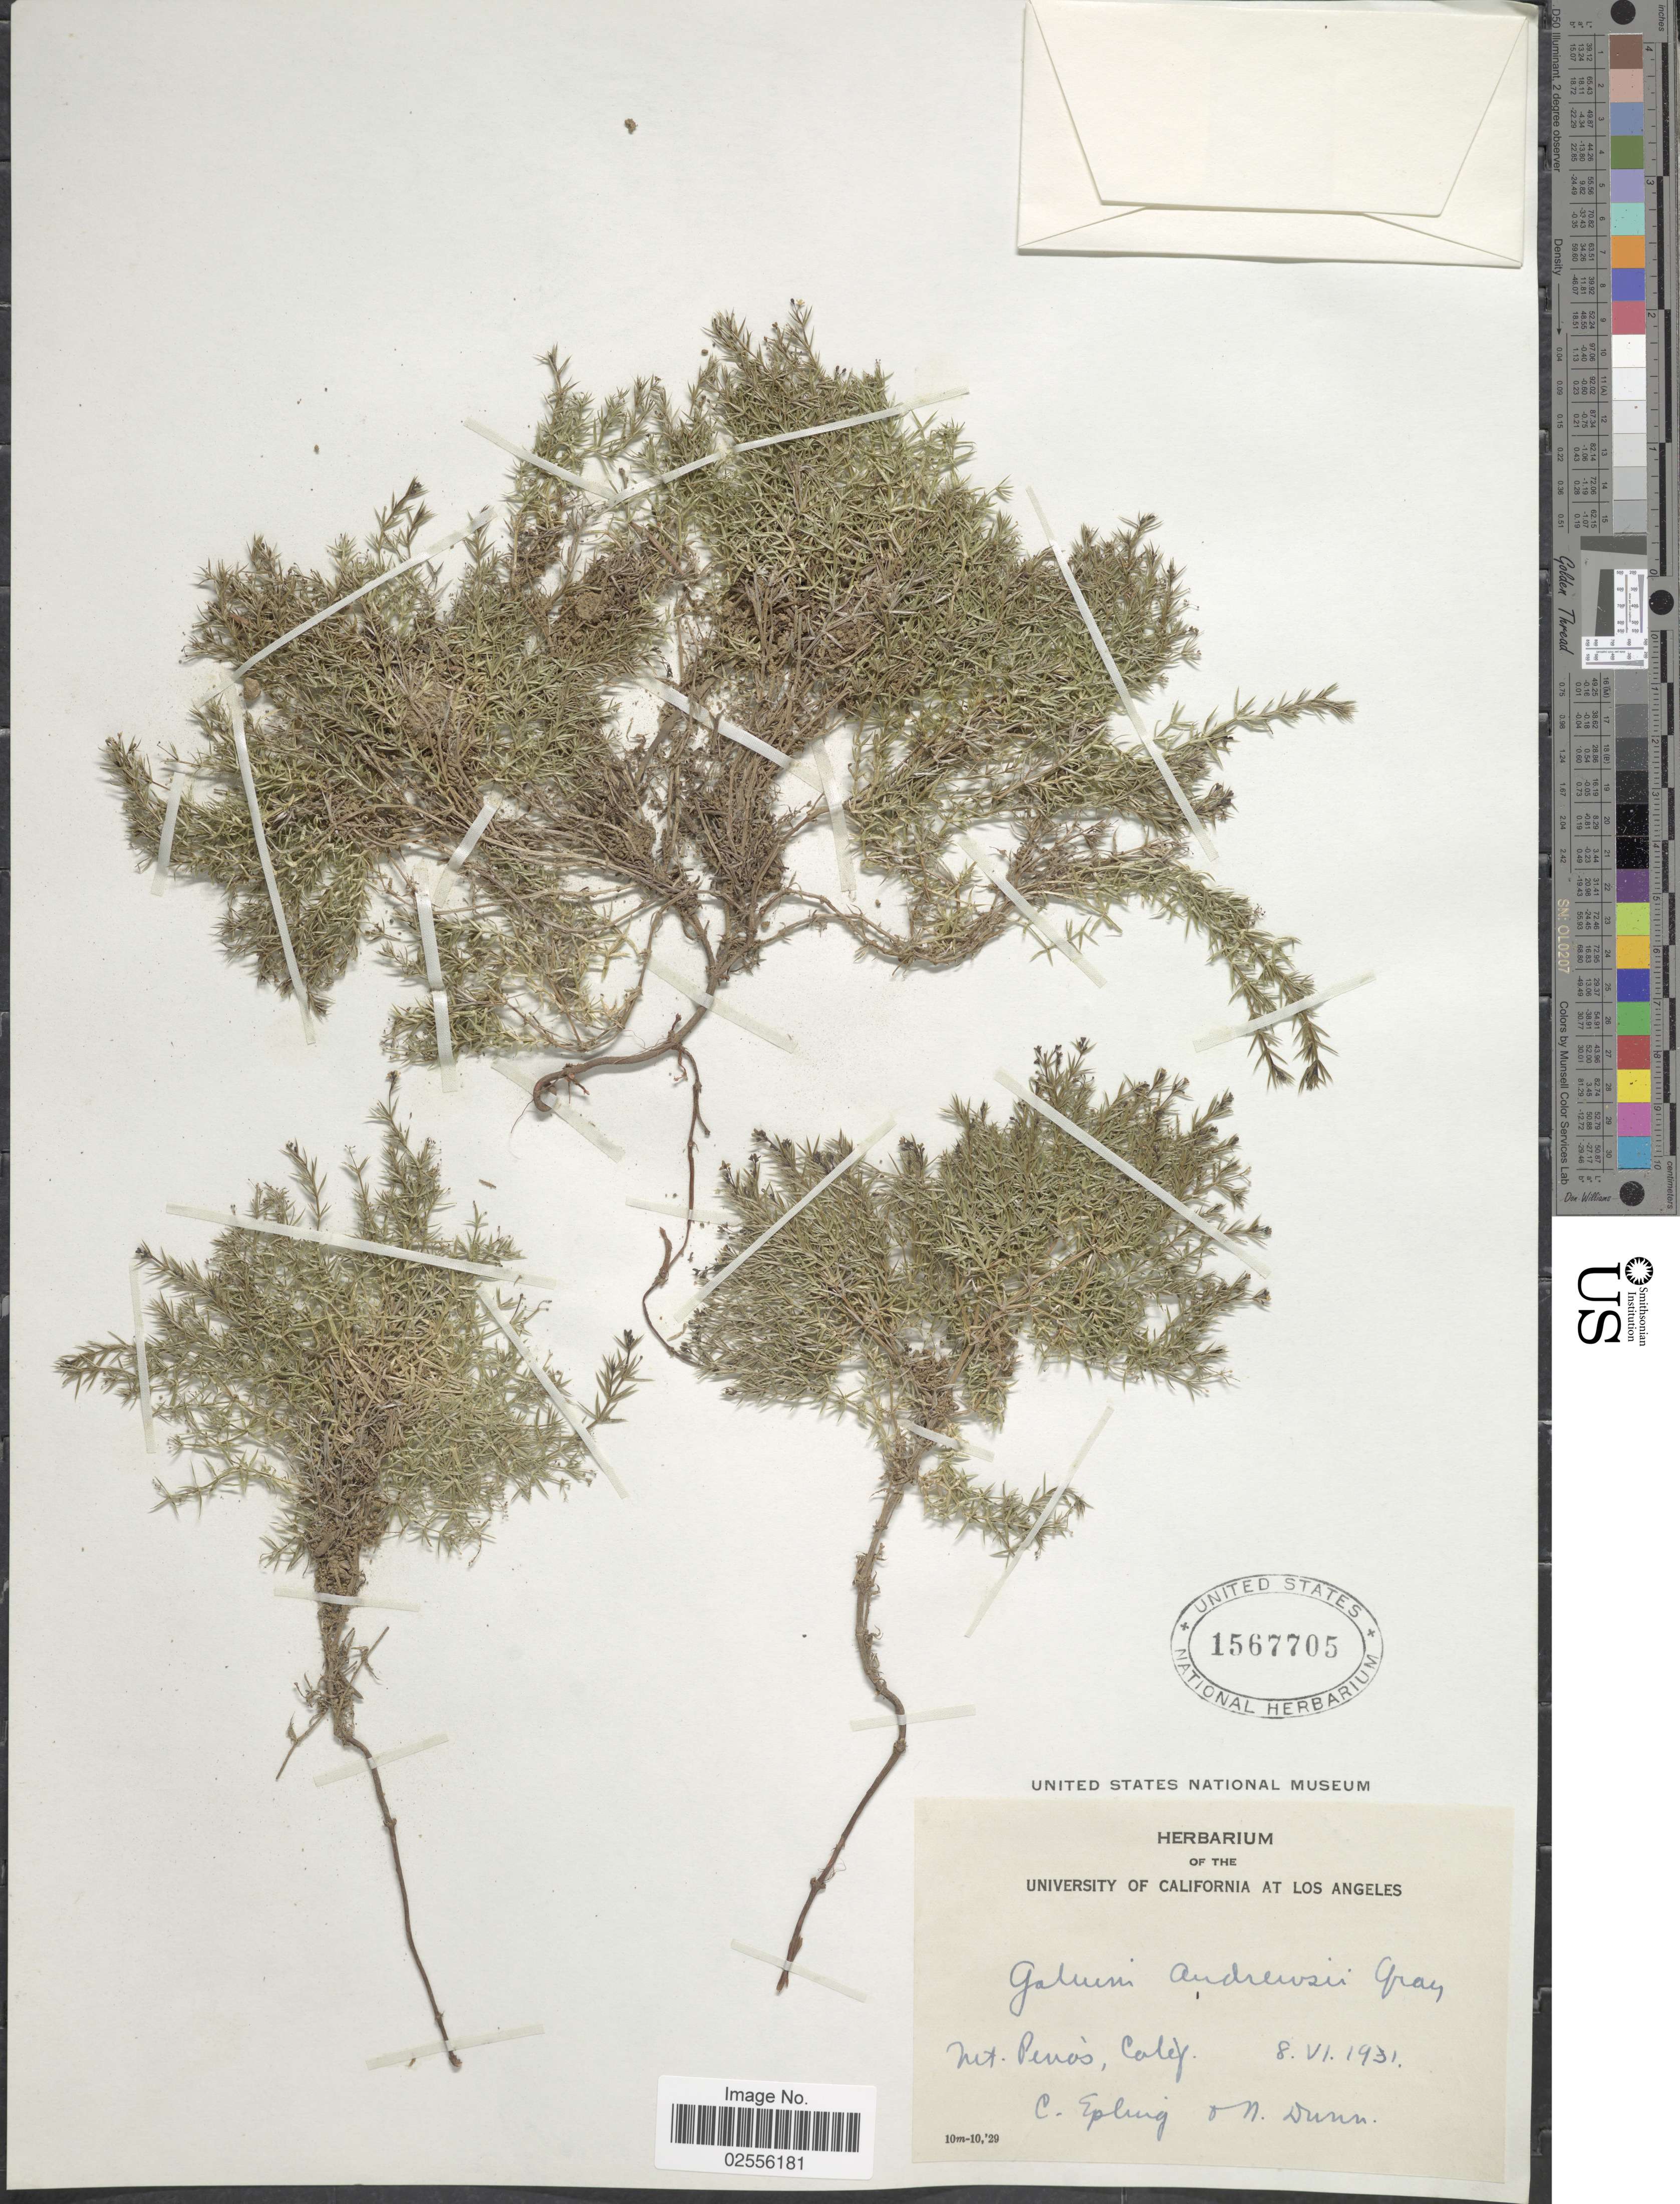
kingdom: Plantae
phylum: Tracheophyta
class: Magnoliopsida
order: Gentianales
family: Rubiaceae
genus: Galium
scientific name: Galium andrewsii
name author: A. Gray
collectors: C. C. Epling & N. Dunn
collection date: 1931-06-08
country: United States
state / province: California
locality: Mt. Pinos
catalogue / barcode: US 1567705